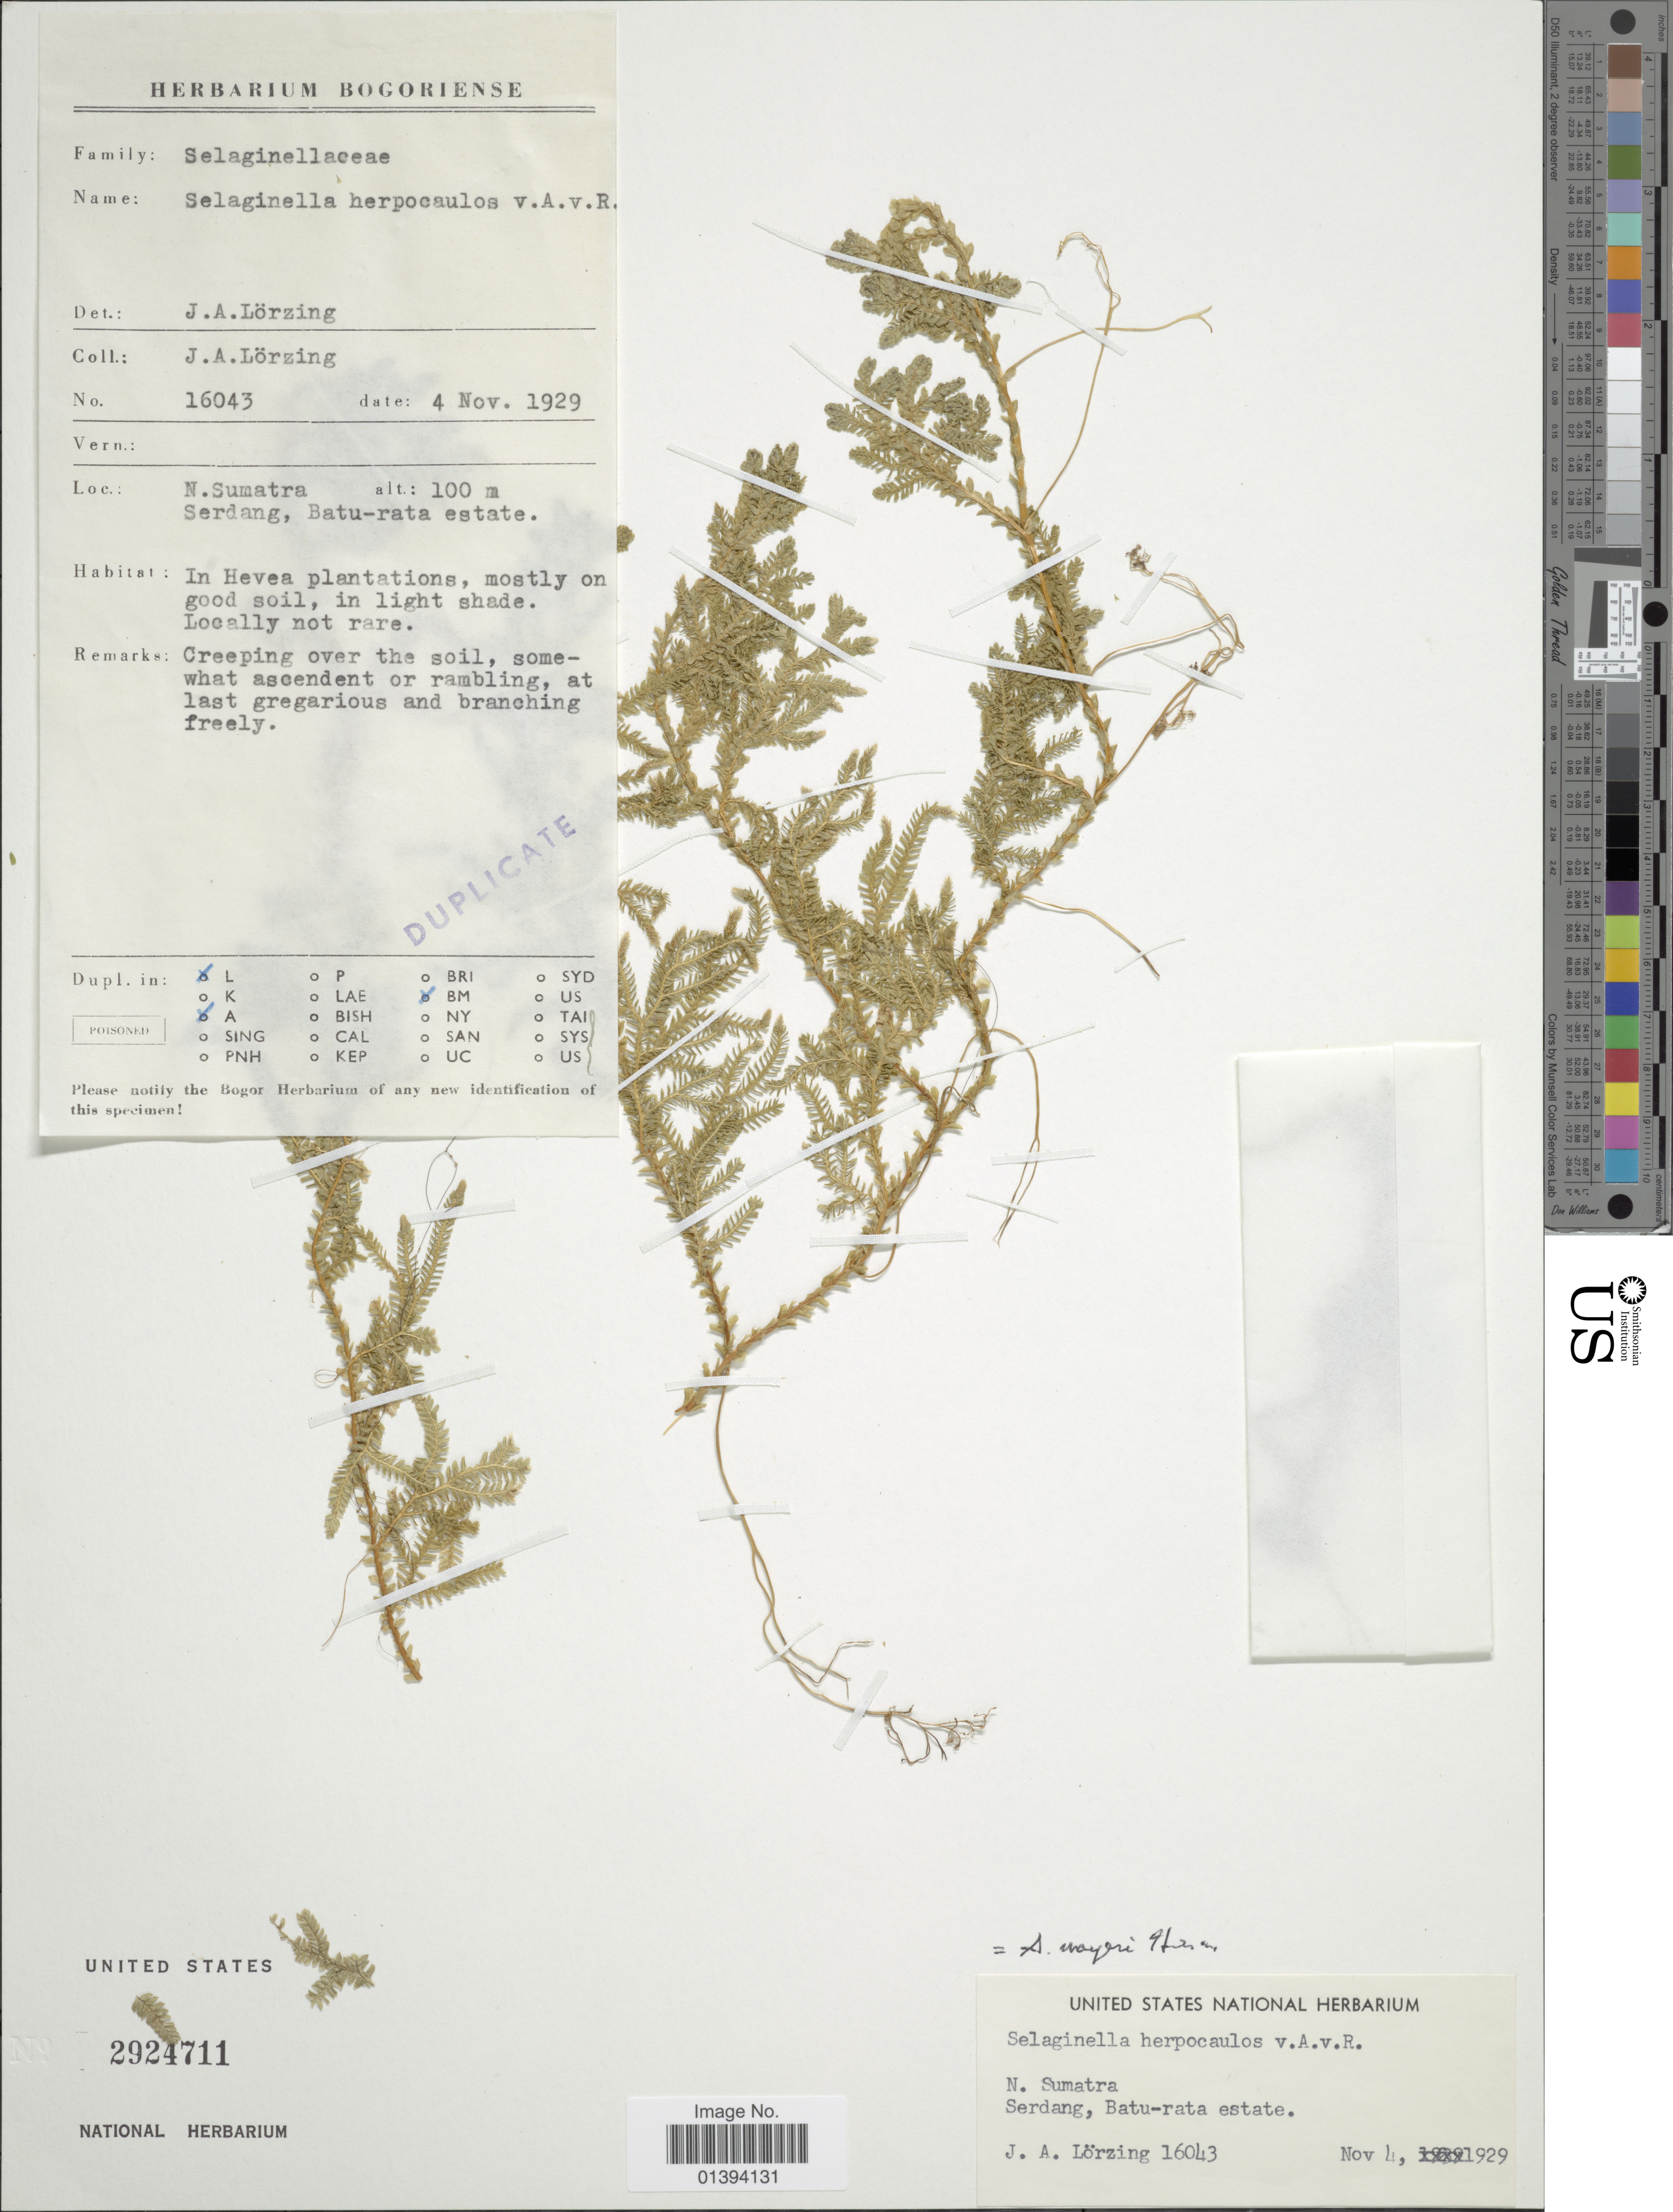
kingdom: Plantae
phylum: Tracheophyta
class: Lycopodiopsida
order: Selaginellales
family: Selaginellaceae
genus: Selaginella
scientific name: Selaginella mayeri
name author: Hieron.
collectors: J. Lorzing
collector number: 16043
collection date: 1929-11-04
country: Indonesia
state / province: Sumatra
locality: N. Sumatra, Serdang, Batu-rata estate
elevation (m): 100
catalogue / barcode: US 2924711